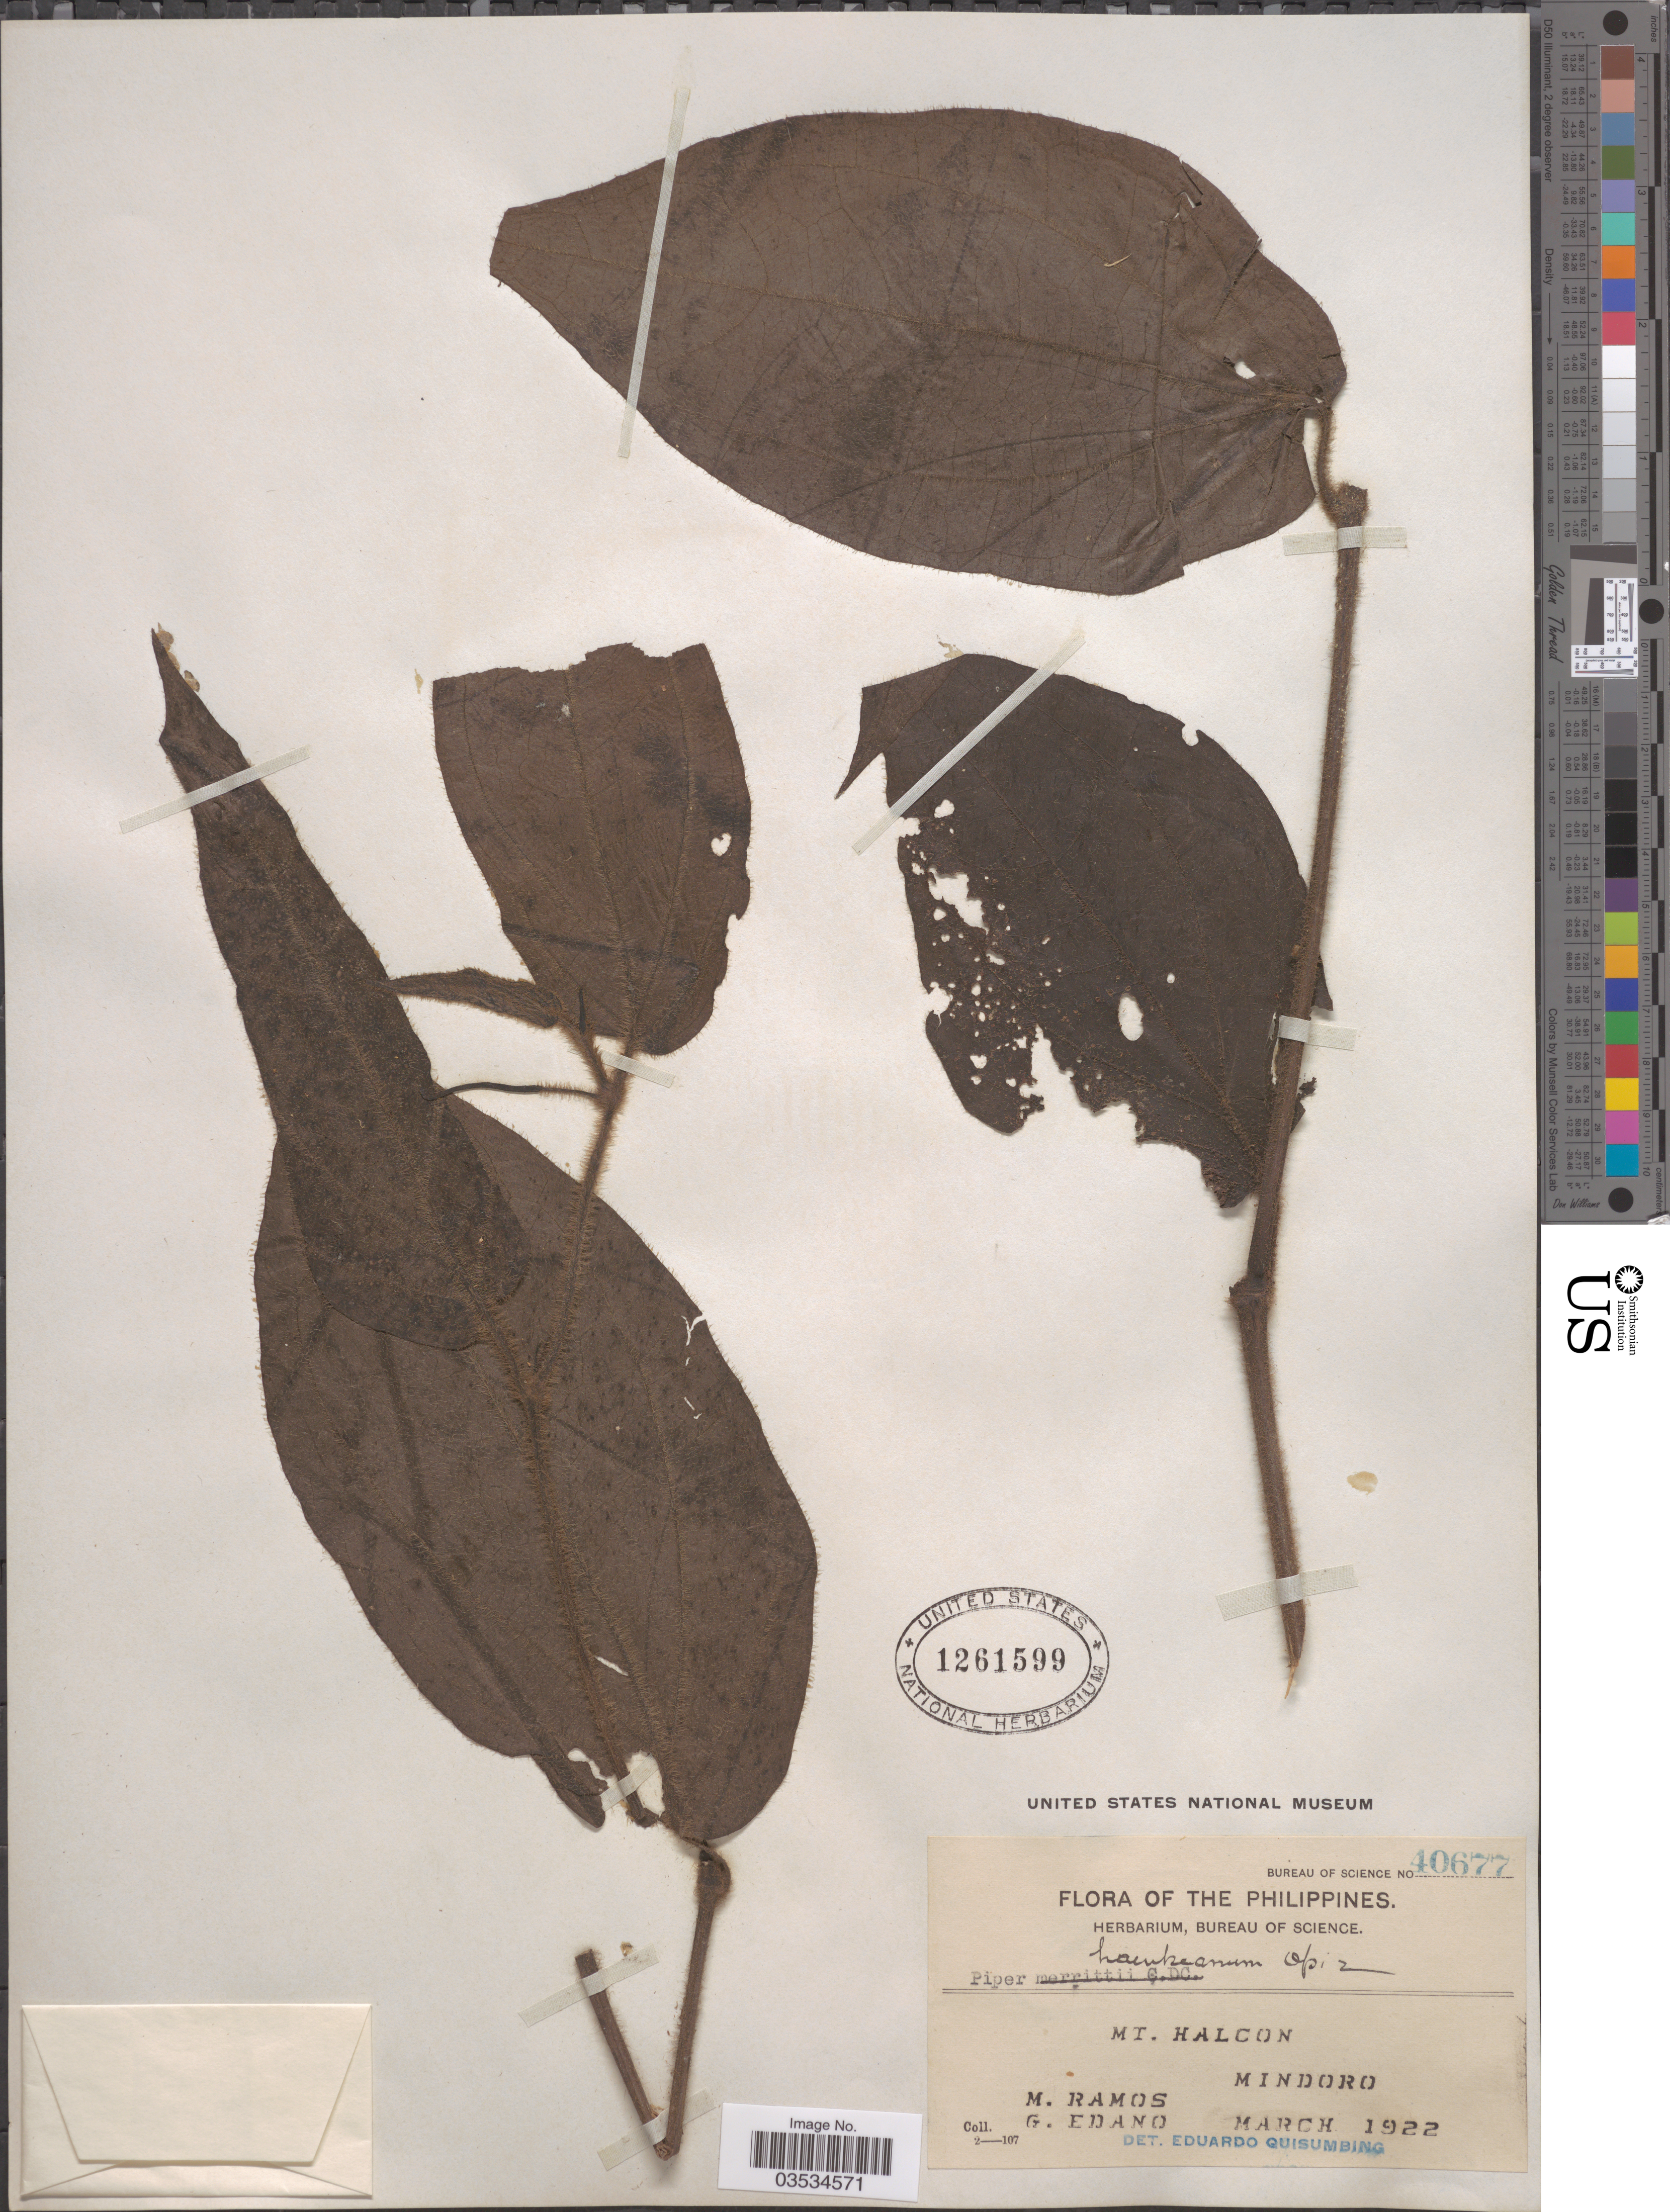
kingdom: Plantae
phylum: Tracheophyta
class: Magnoliopsida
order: Piperales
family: Piperaceae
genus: Piper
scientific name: Piper haenkeanum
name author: Opiz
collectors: M. Ramos & G. Edaño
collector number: Bureau of Science 40677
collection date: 1922-03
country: Philippines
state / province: Mimaropa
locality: Mt. Halcon. Mindoro.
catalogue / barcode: US 1261599